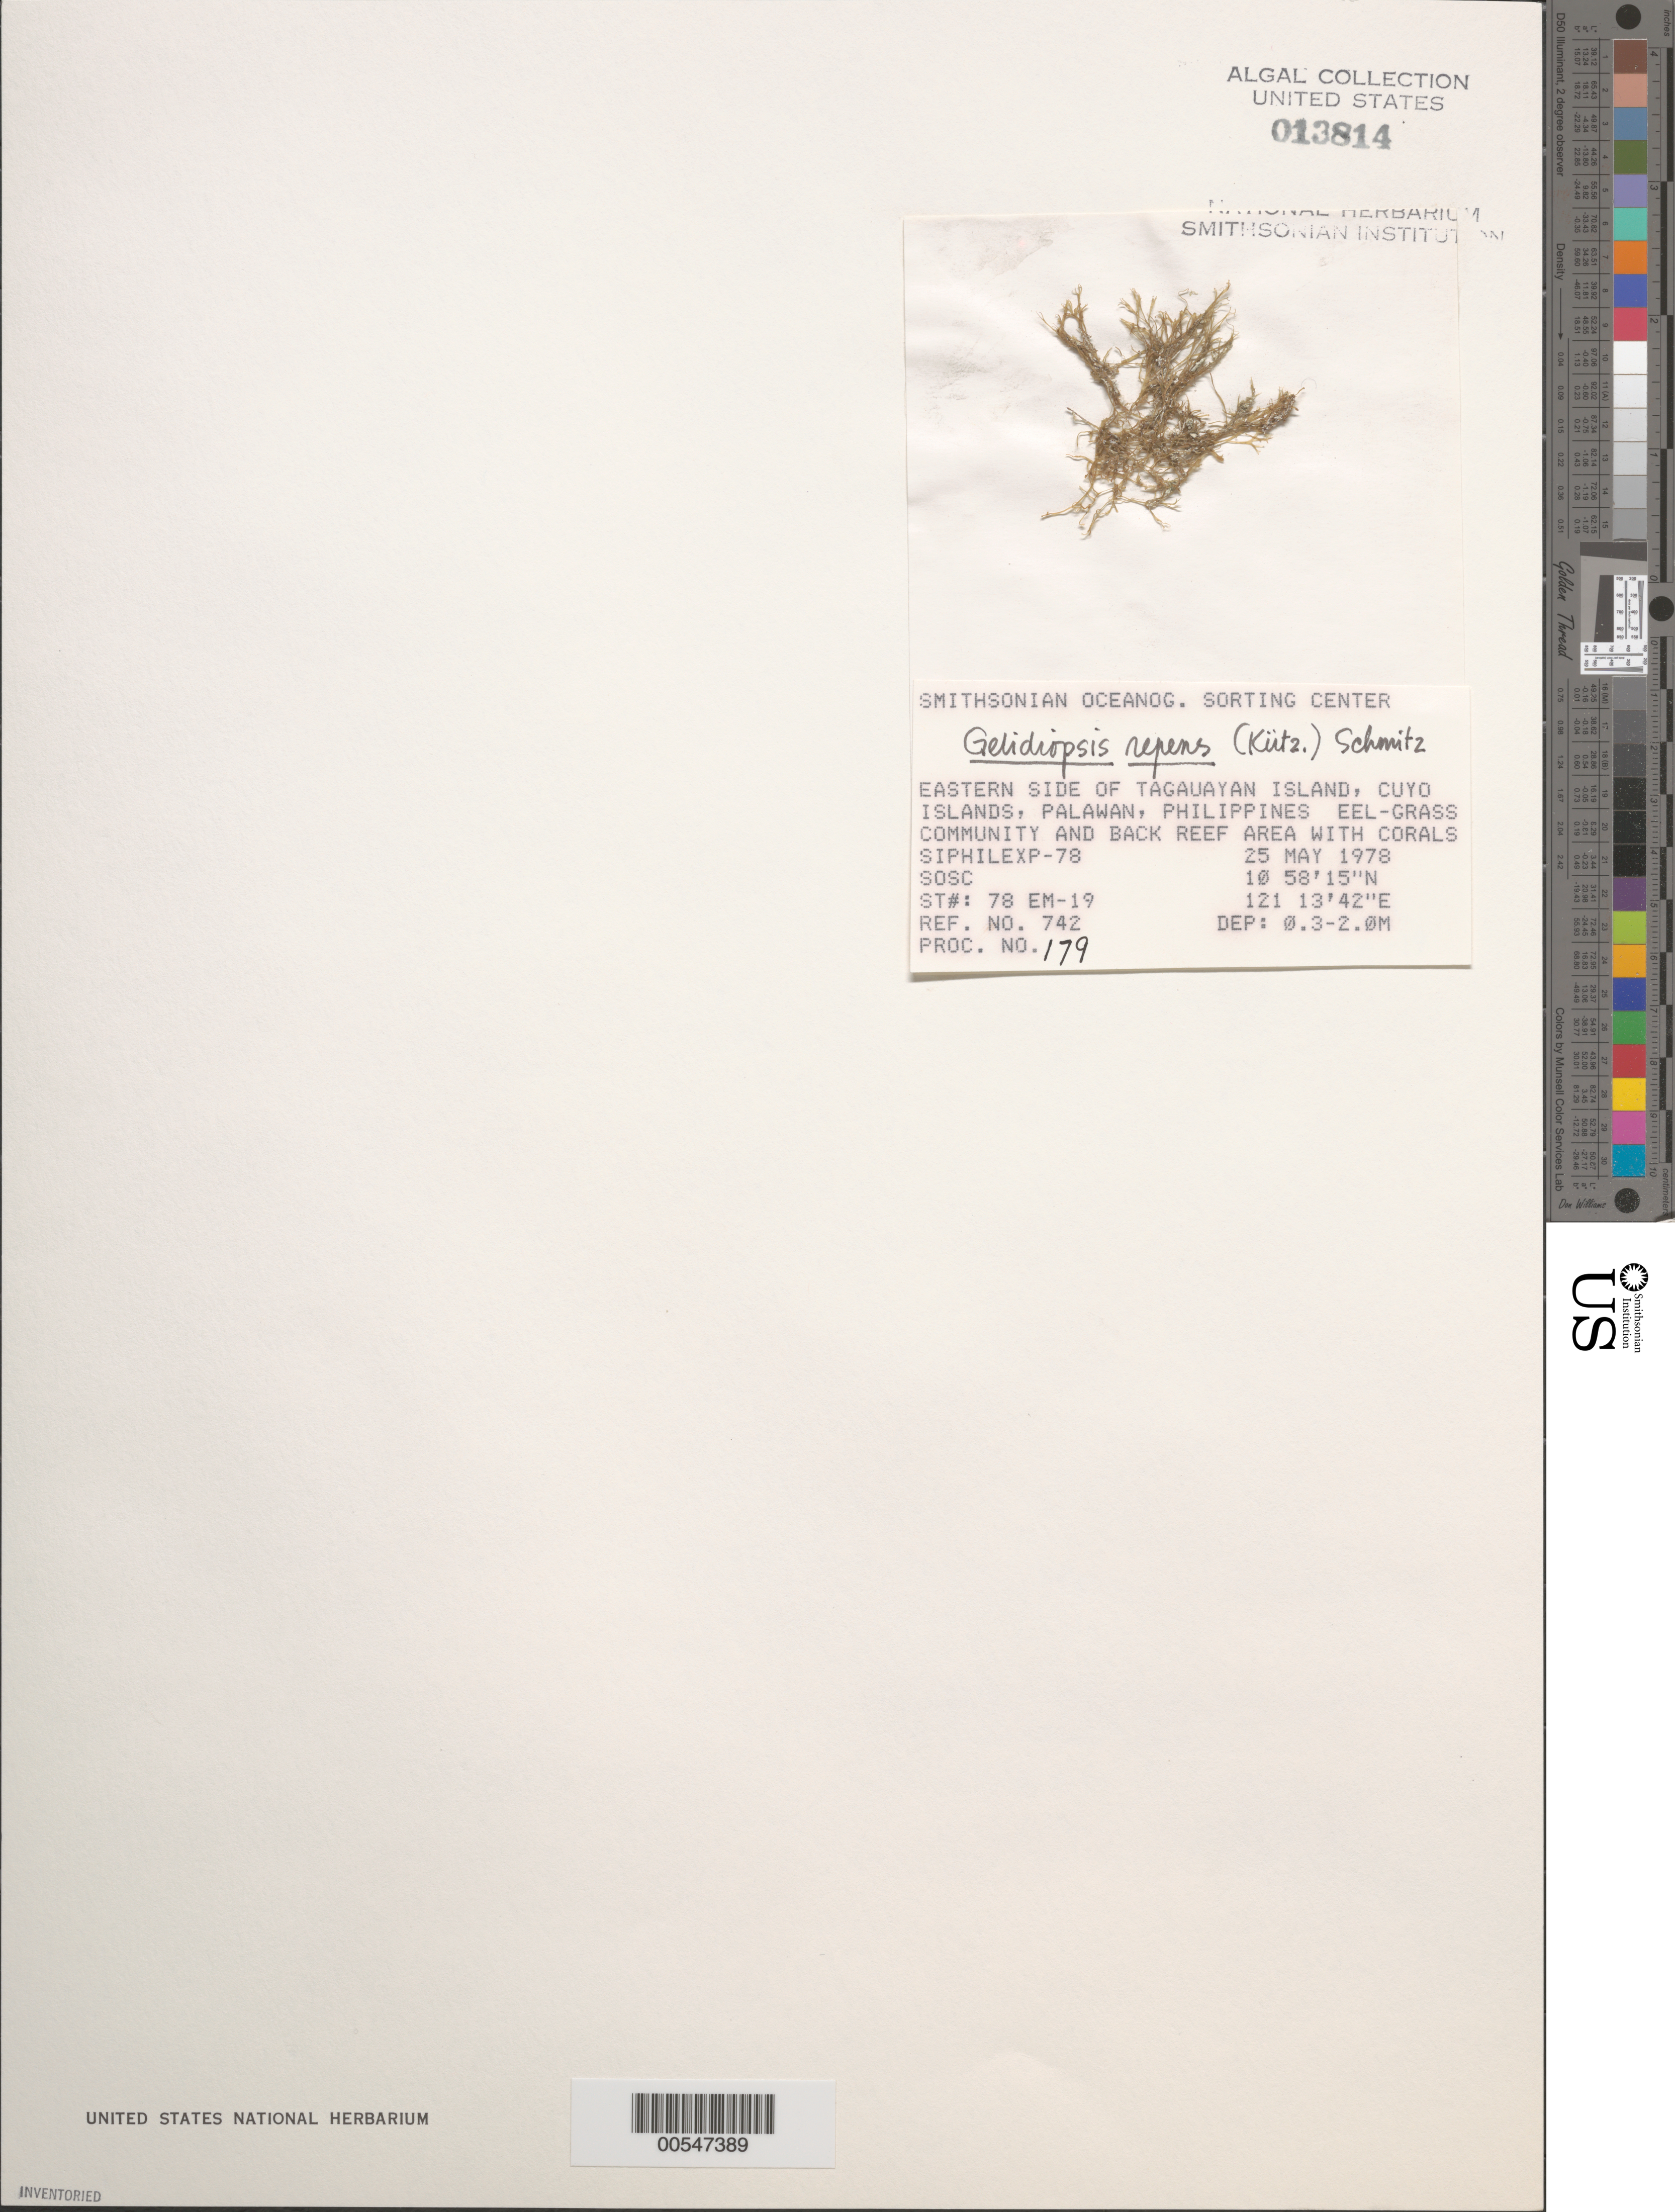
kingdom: Plantae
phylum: Rhodophyta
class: Florideophyceae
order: Rhodymeniales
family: Lomentariaceae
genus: Ceratodictyon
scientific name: Ceratodictyon repens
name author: (Kütz.) R.E. Norris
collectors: SOSC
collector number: Station 78 Em-19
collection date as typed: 25 May 1978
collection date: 1978-05-25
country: Philippines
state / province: Mimaropa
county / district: Palawan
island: Tagauayan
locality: Eastern side of island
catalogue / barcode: US 13814